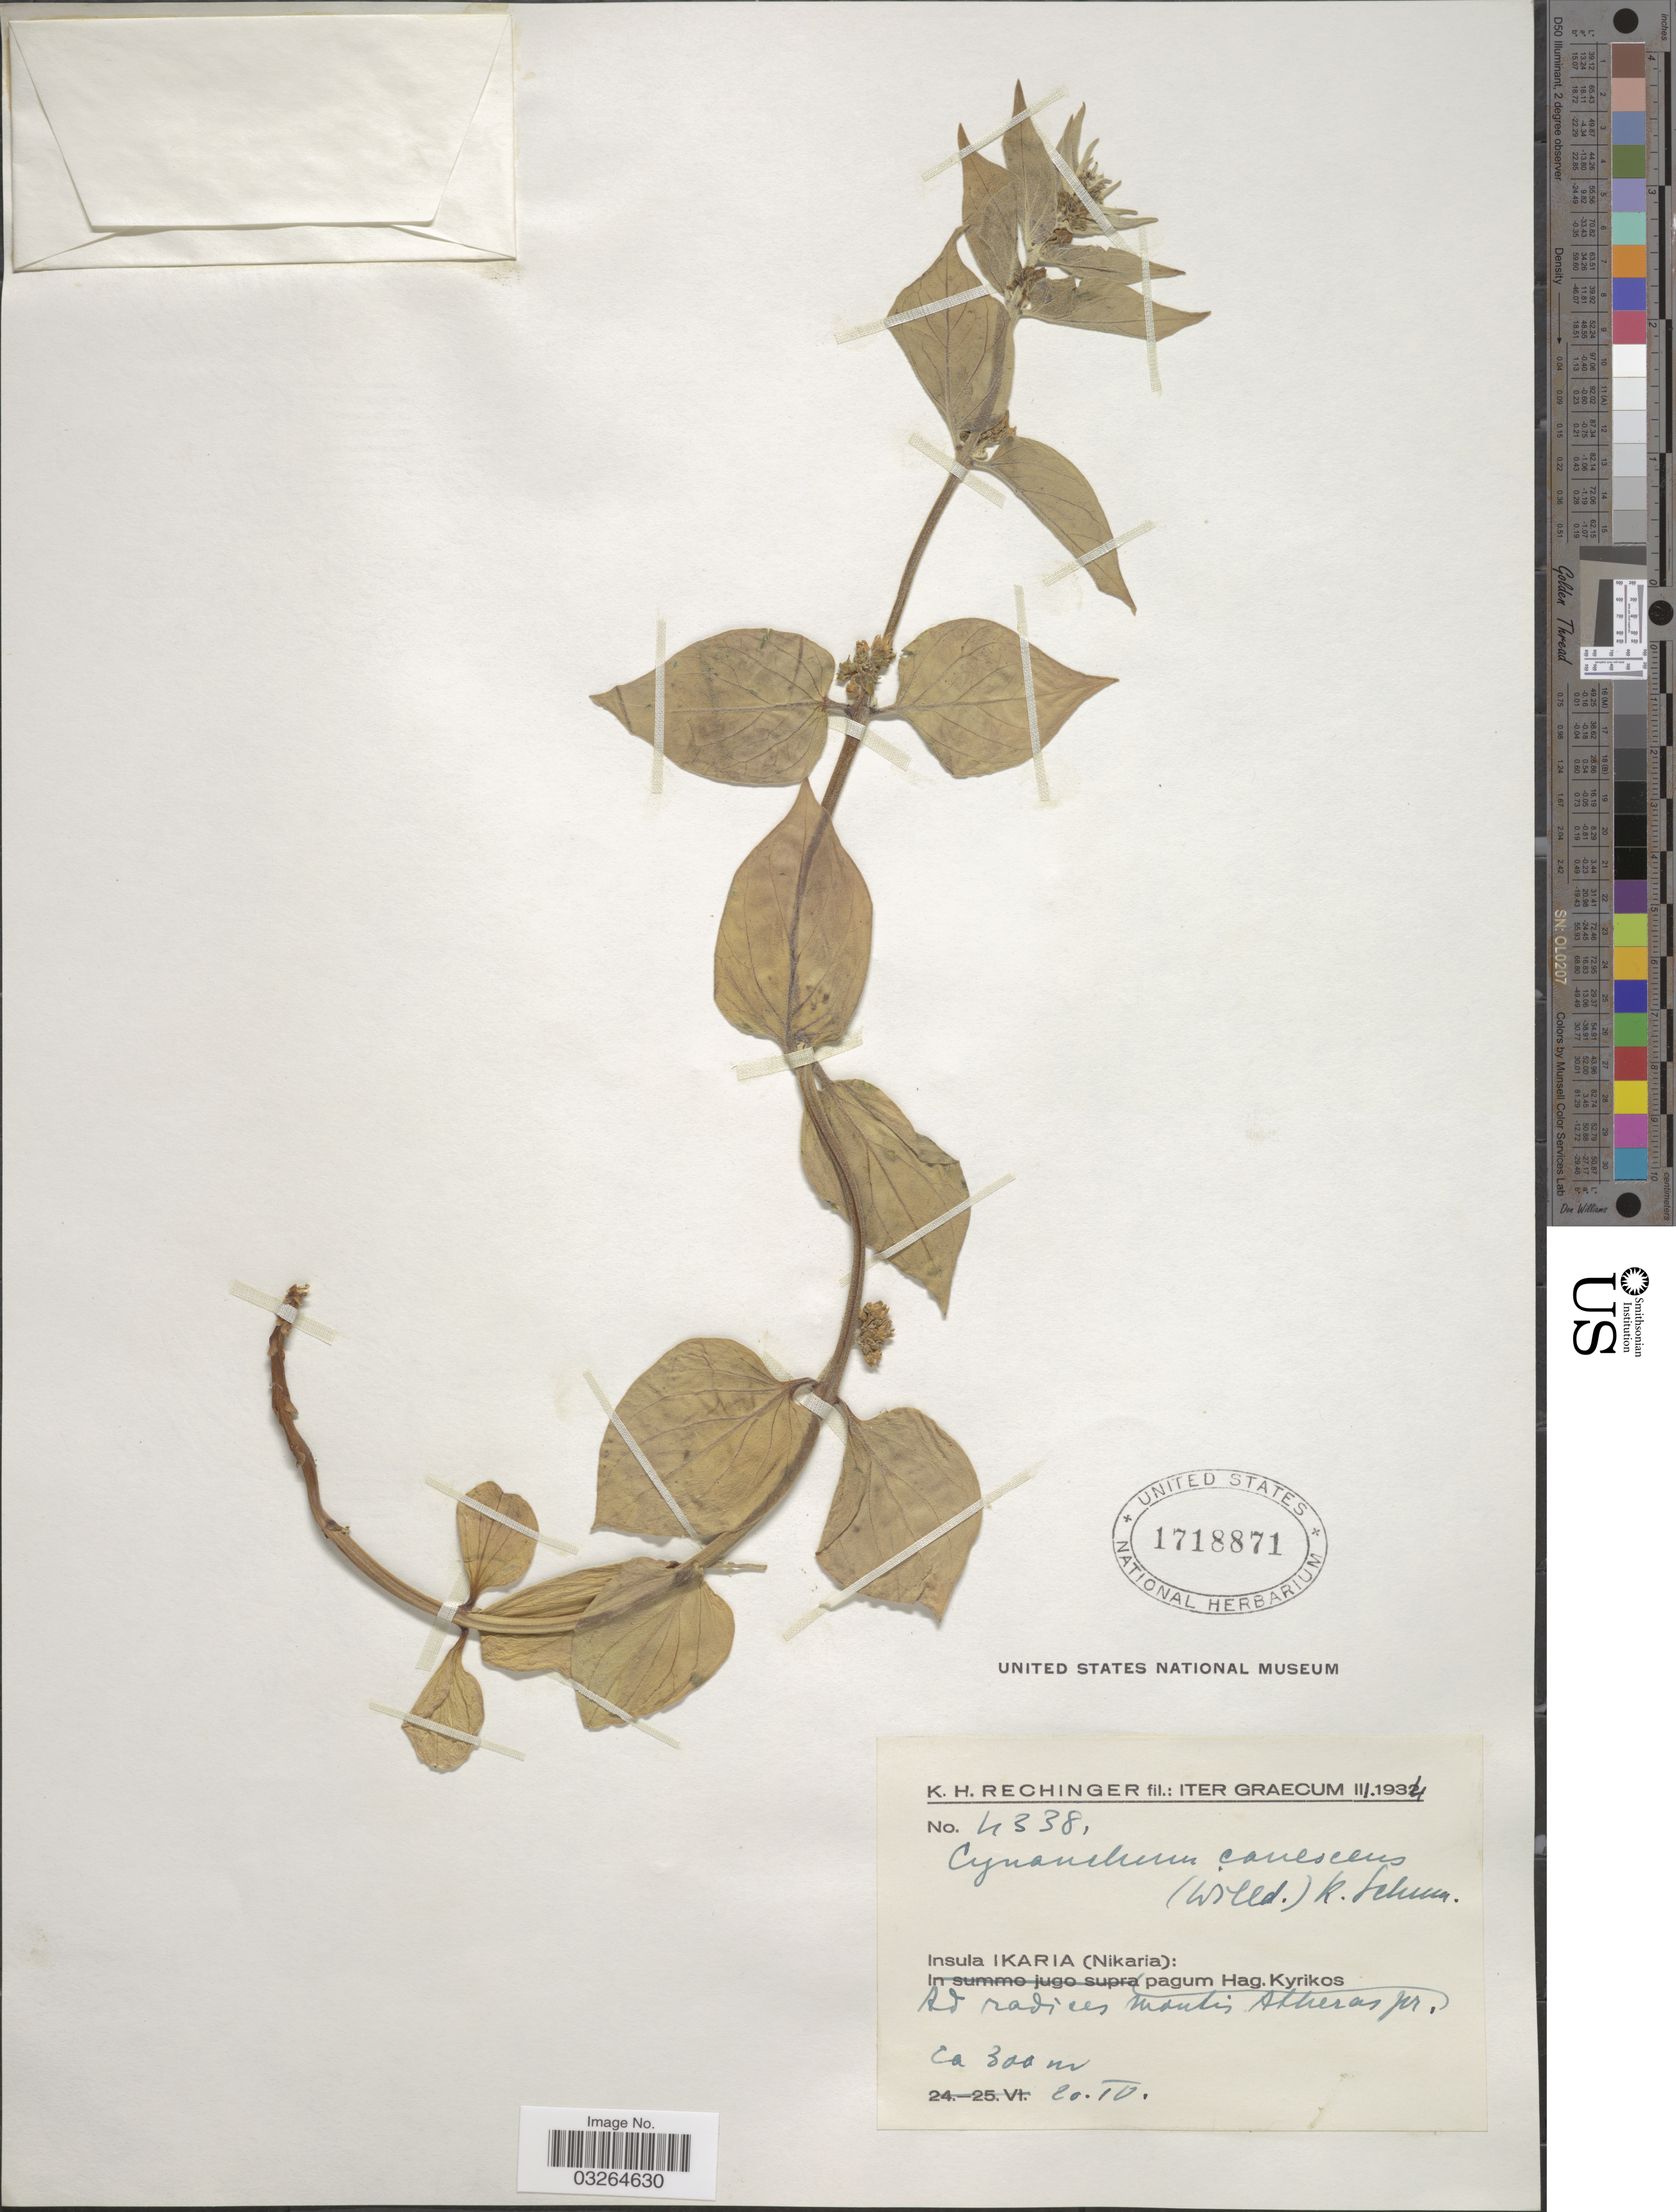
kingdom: Plantae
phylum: Tracheophyta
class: Magnoliopsida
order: Gentianales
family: Apocynaceae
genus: Cynanchum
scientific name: Cynanchum canescens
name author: (Willd.) K. Schum.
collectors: K. H. Rechinger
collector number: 4338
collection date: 1934-04-20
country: Greece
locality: Insula Ikaria (Nikaria): Ad radices montis Alheras pr. pagum Hag. Kyrikos.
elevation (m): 300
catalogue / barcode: US 1718871